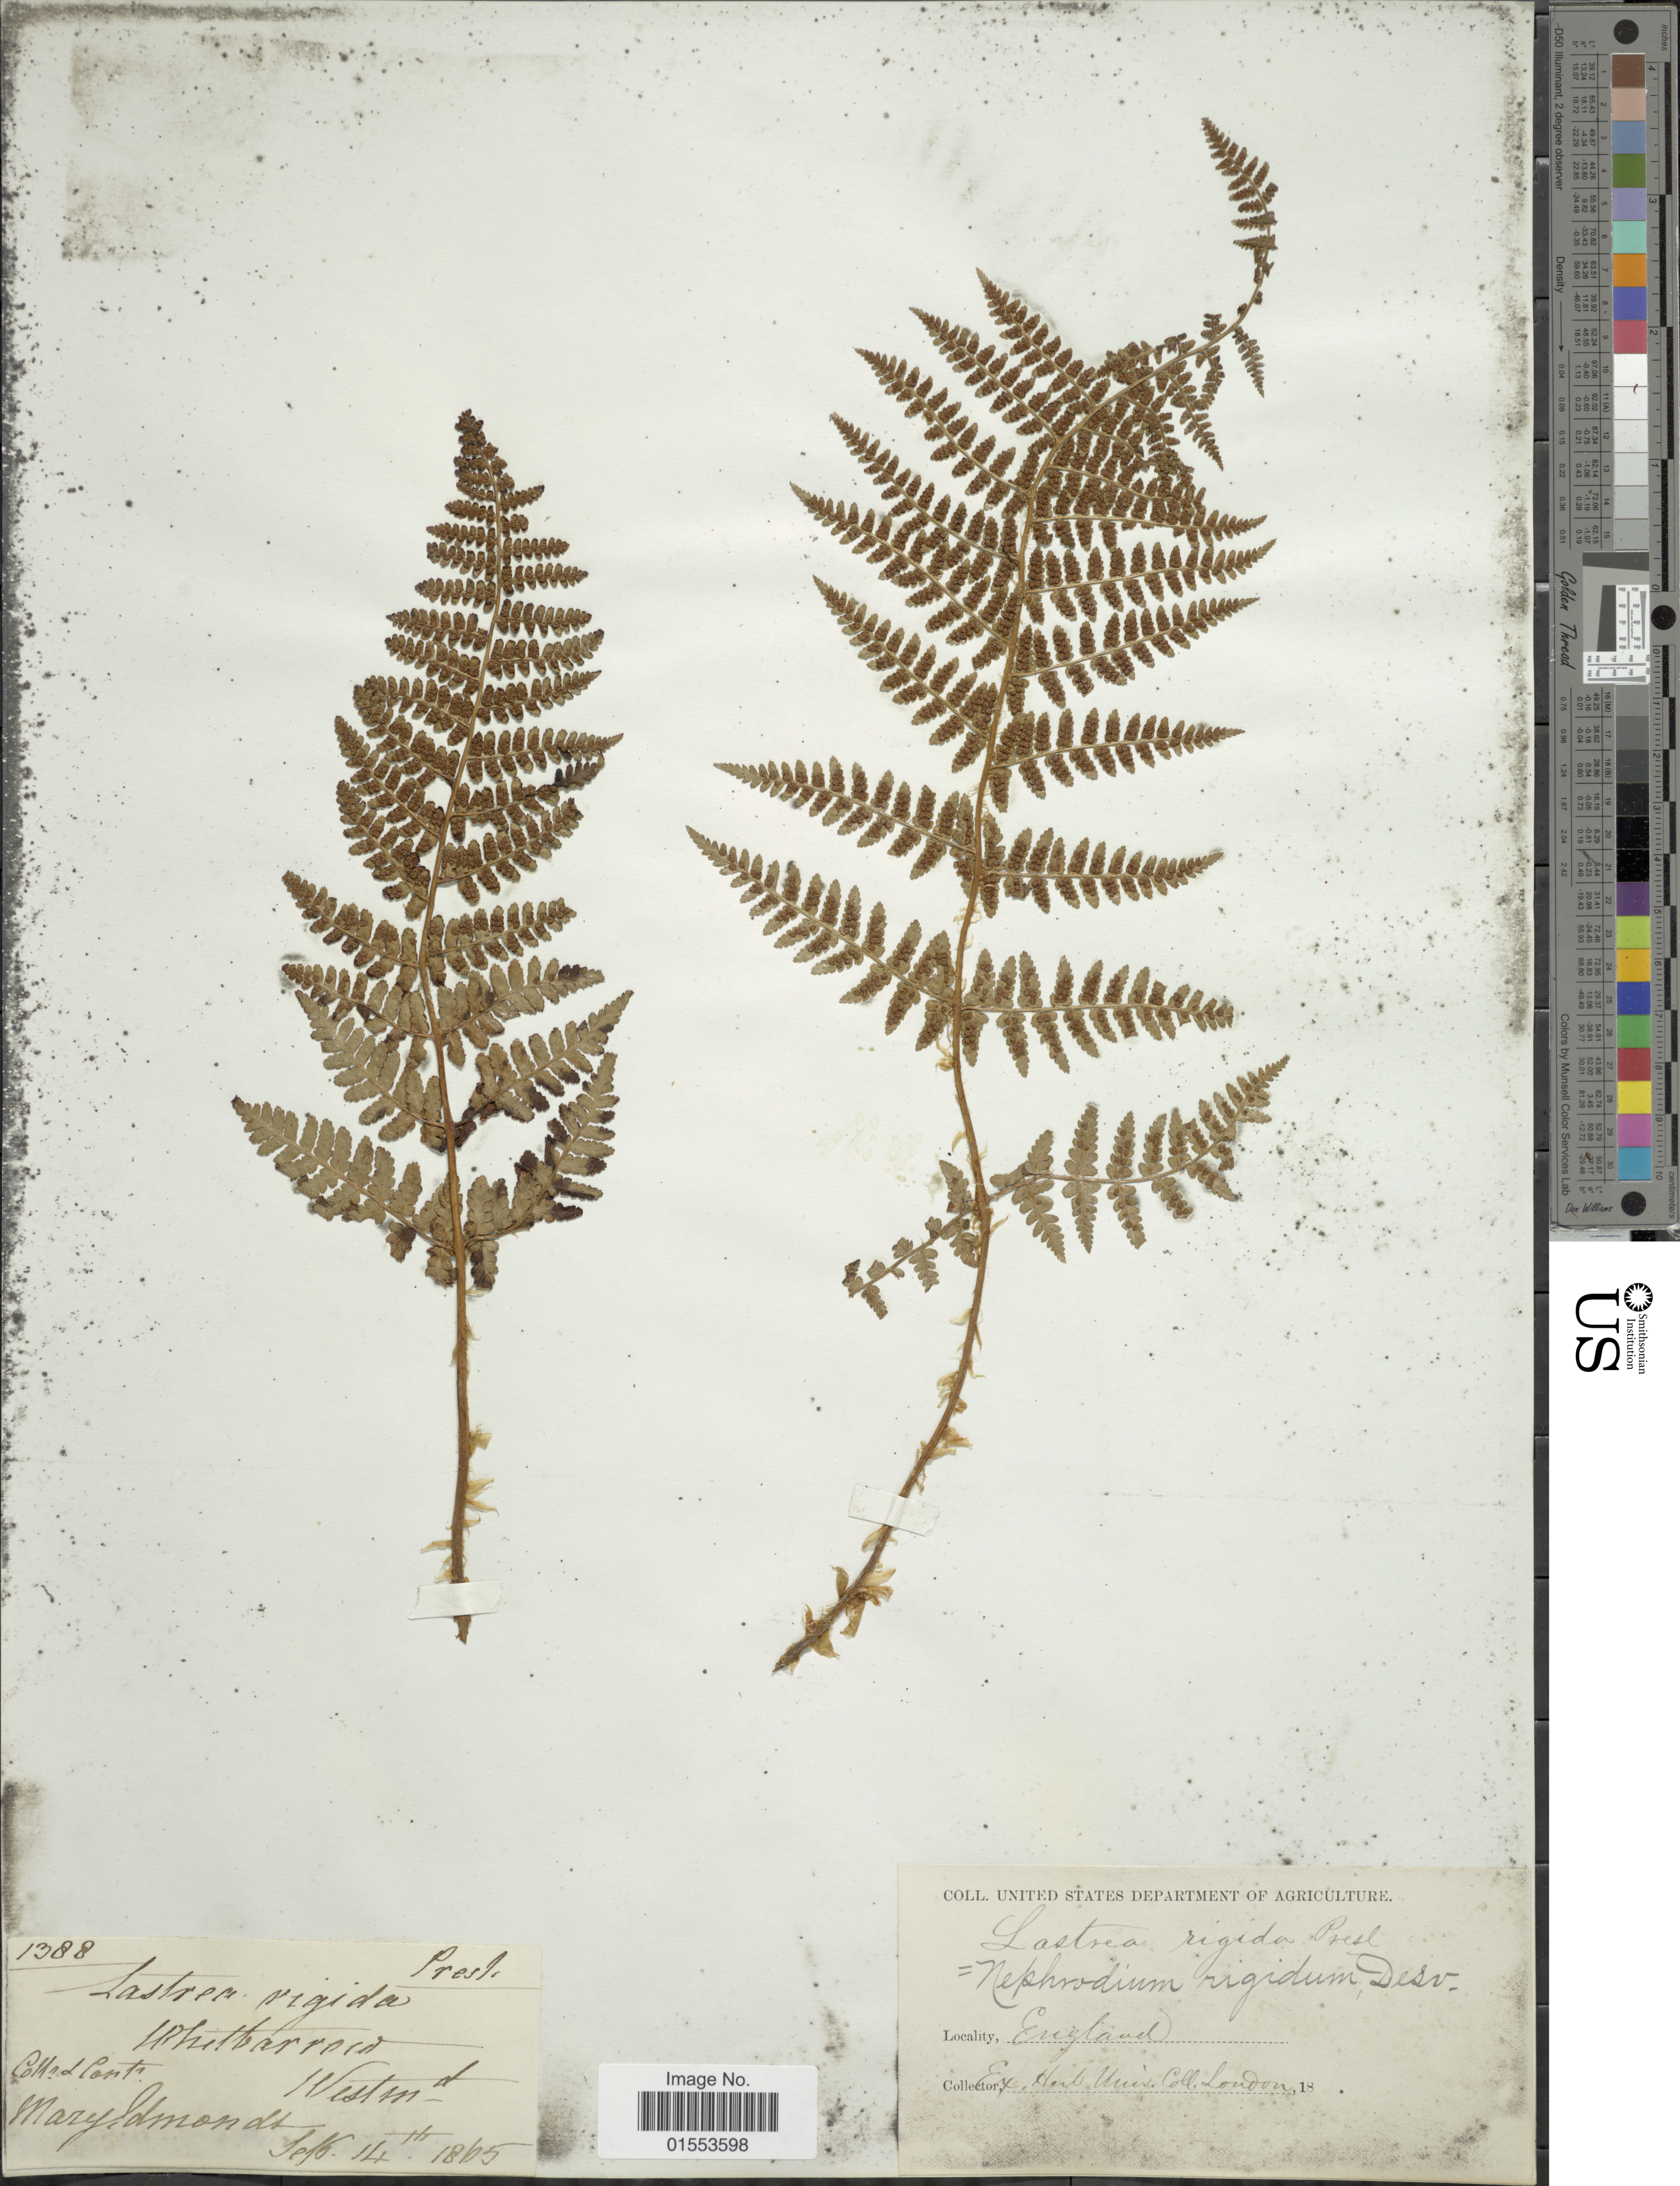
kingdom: Plantae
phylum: Tracheophyta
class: Polypodiopsida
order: Polypodiales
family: Dryopteridaceae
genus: Dryopteris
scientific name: Dryopteris rigida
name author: Underw.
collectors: M. Edmonds & University of London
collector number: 1388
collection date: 1865-09-14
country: United Kingdom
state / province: England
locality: Westmd. (Westmoreland) Whitbarrow